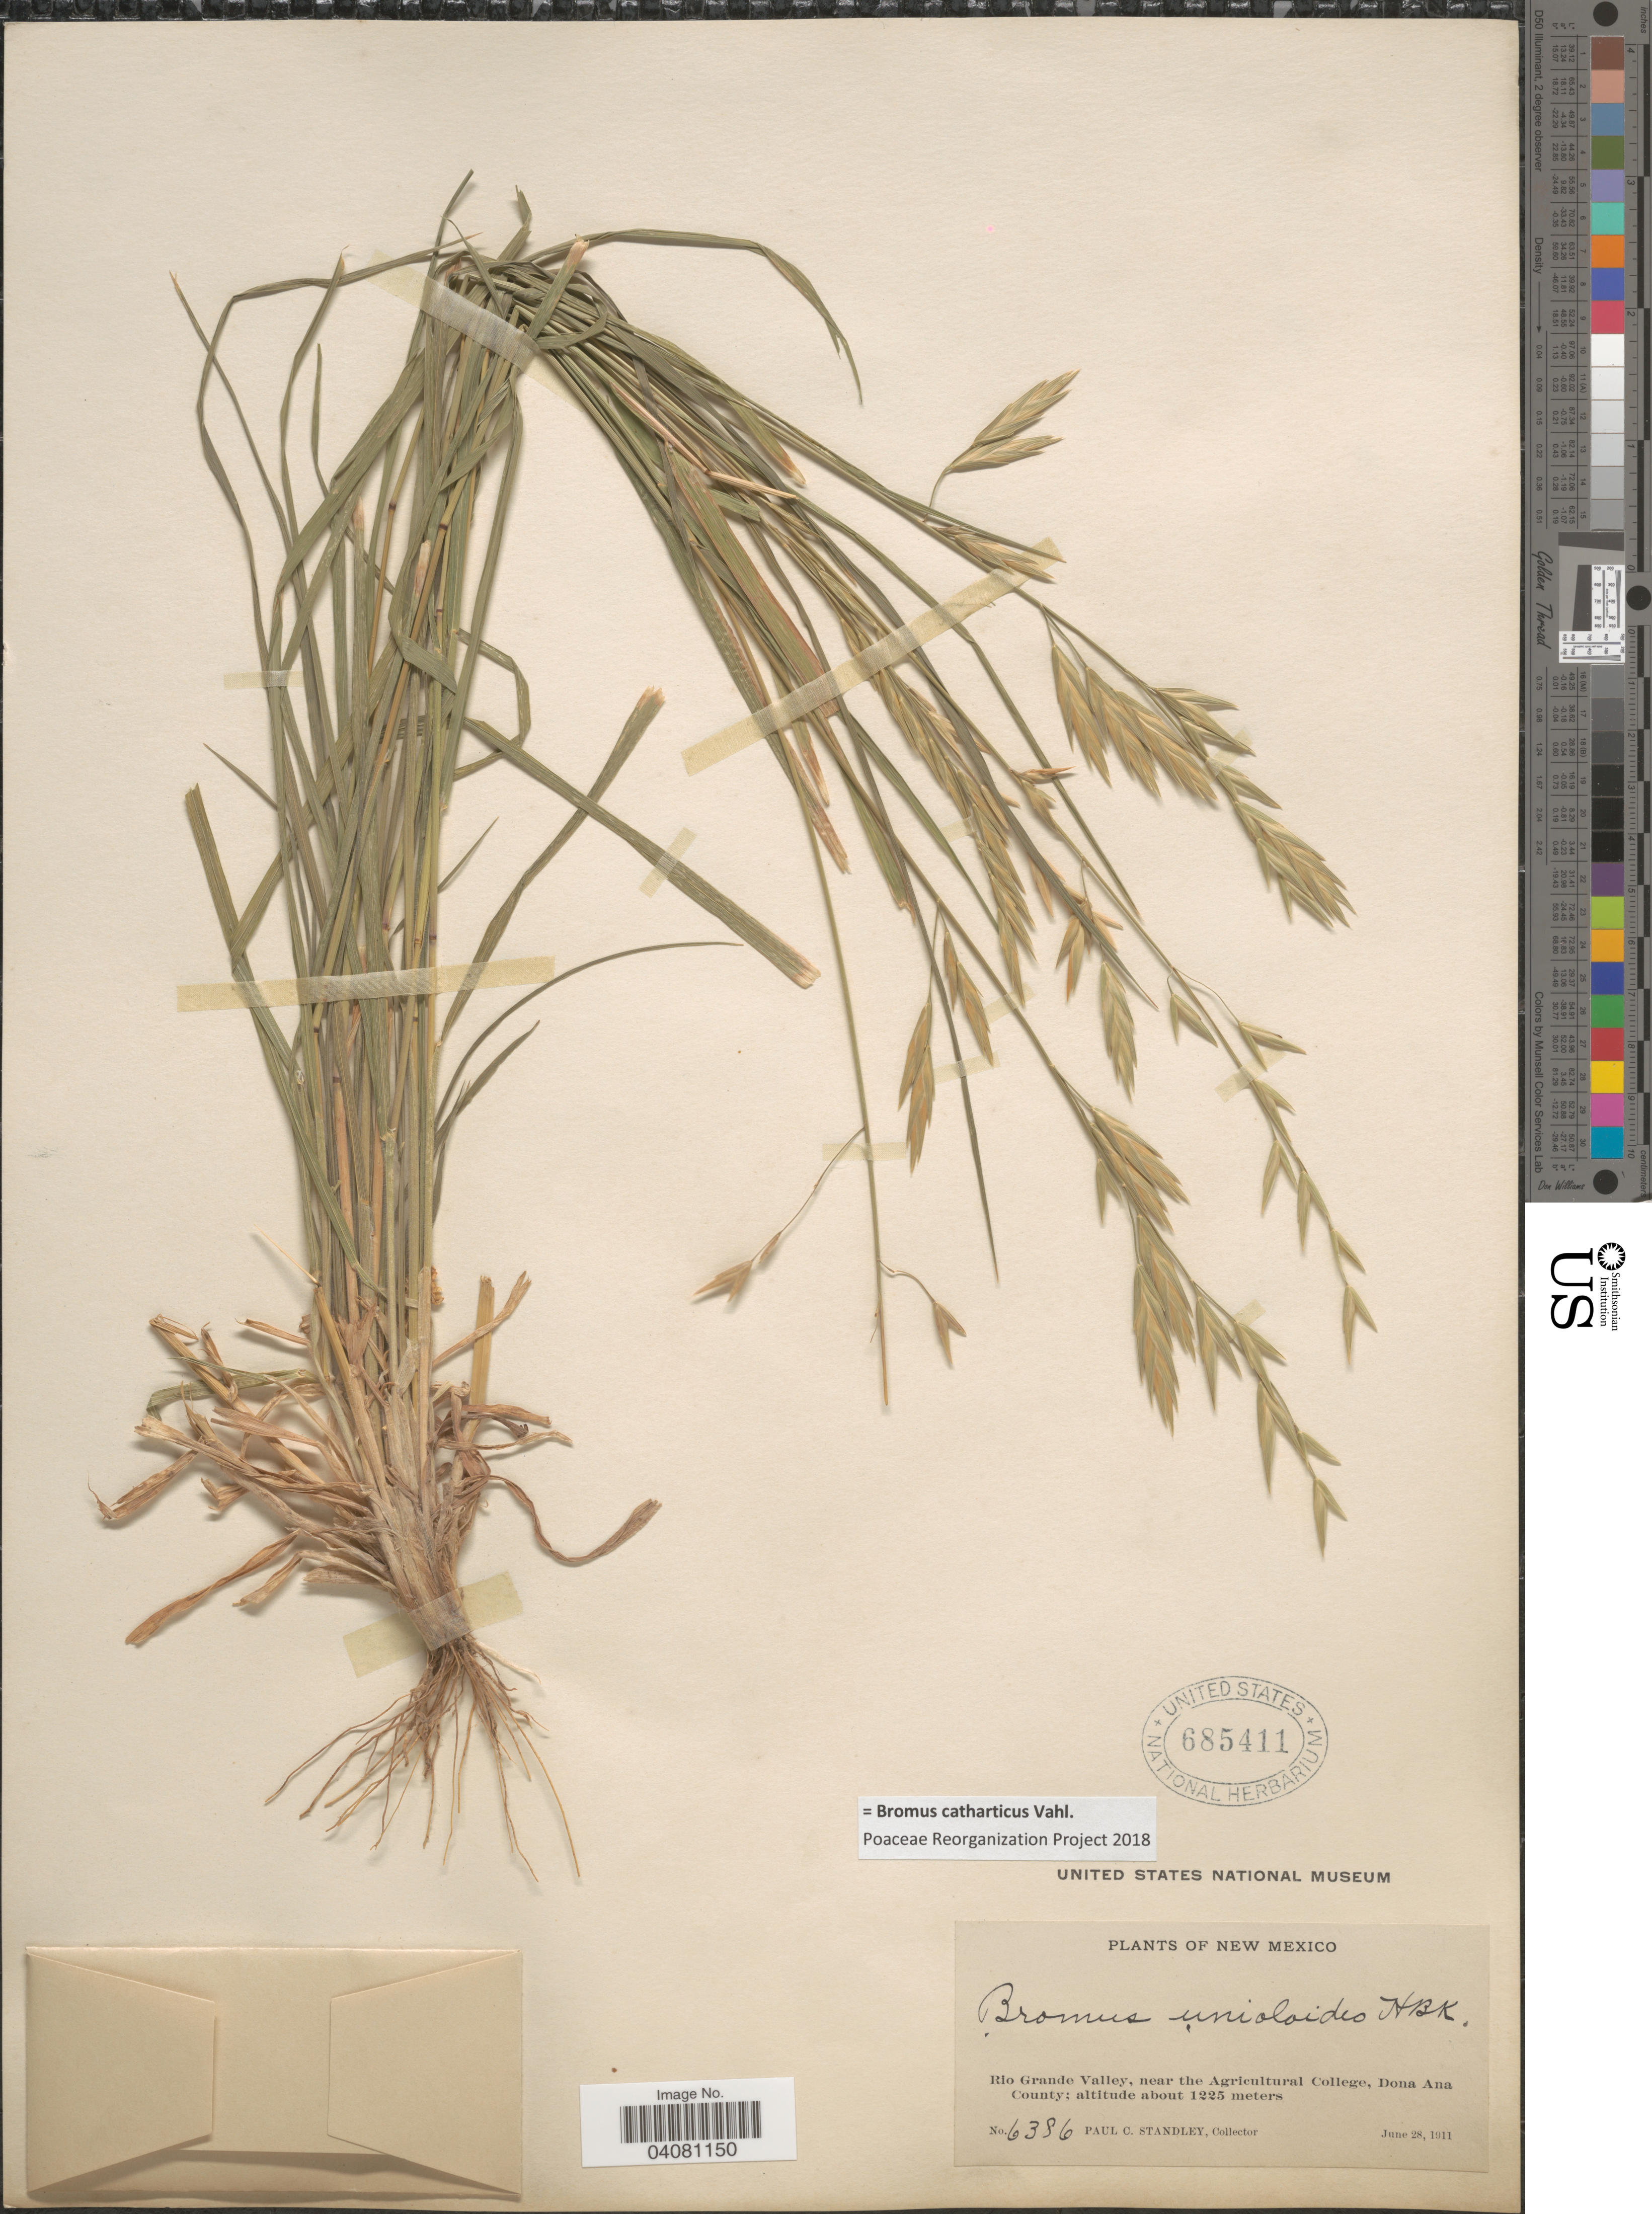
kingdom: Plantae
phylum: Tracheophyta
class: Liliopsida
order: Poales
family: Poaceae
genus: Bromus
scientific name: Bromus catharticus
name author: Vahl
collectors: P. C. Standley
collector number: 6386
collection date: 1911-06-28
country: United States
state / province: New Mexico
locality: Rio Grande Valley, near the Agricultural College, Dona Ana County.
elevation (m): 1225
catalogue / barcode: US 685411